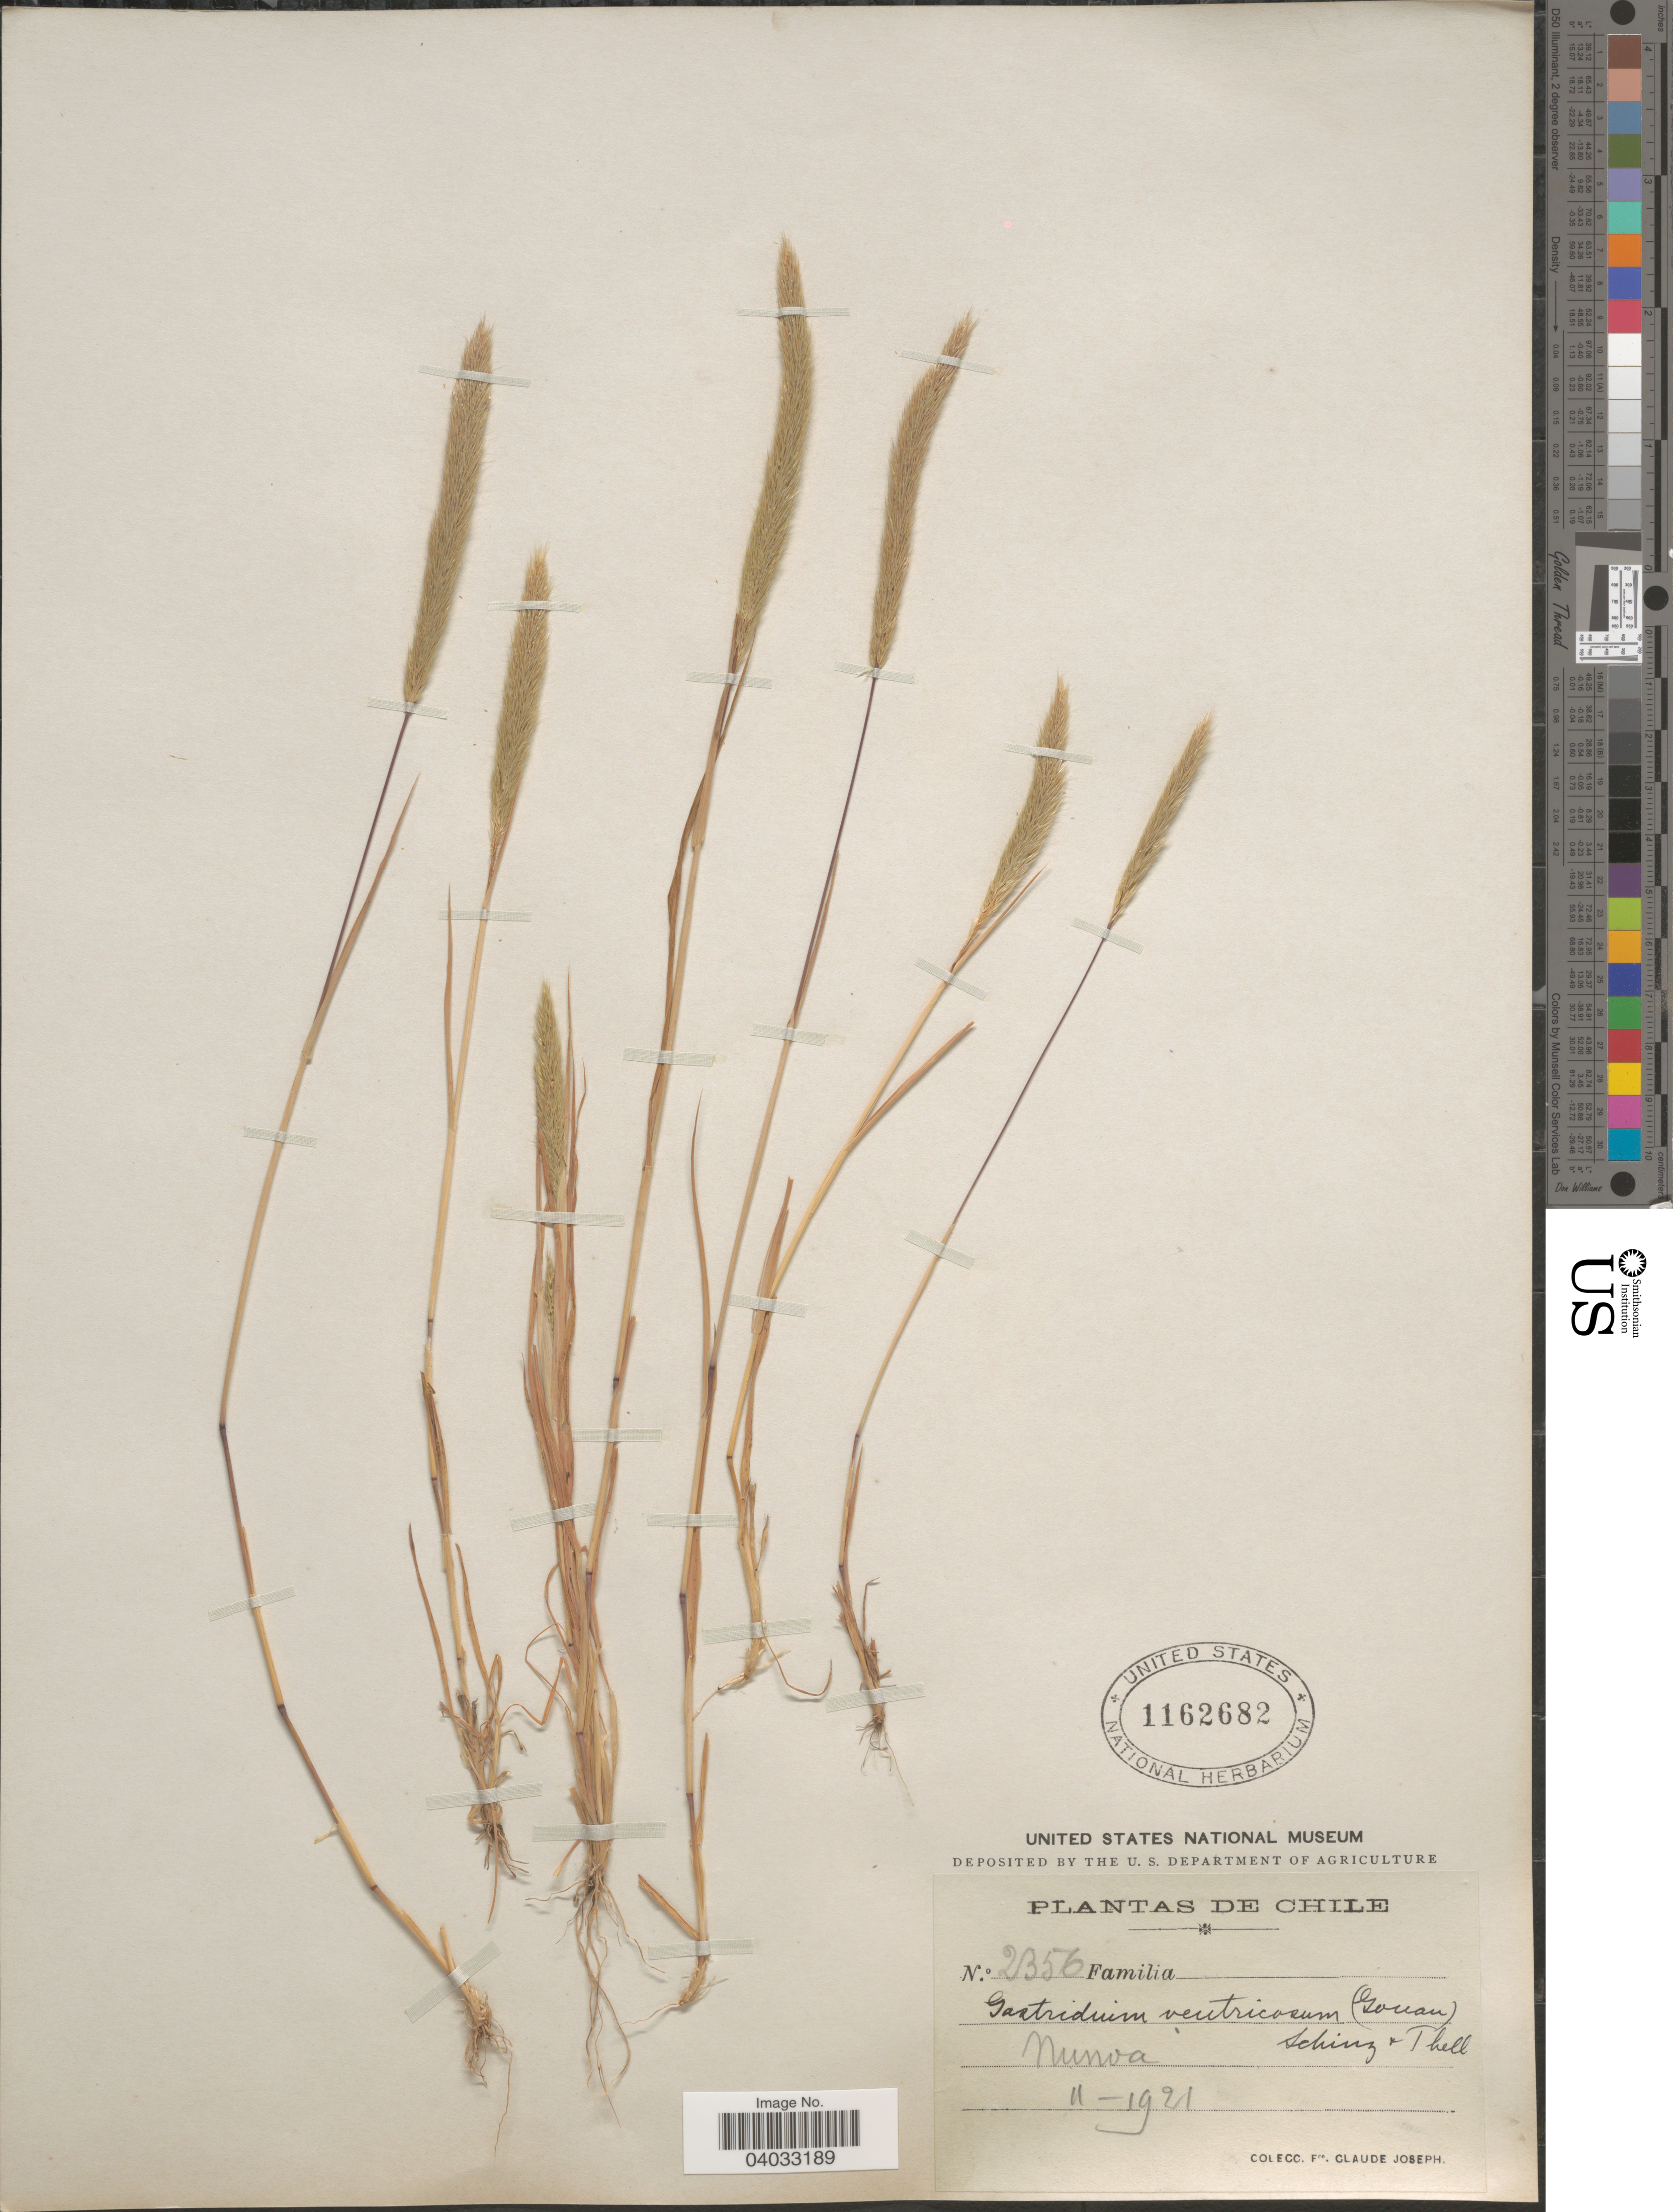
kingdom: Plantae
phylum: Tracheophyta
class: Liliopsida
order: Poales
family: Poaceae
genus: Gastridium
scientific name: Gastridium ventricosum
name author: (Gouan) Schinz & Thell.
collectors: Bro. Claude-Joseph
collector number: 2356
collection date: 1921-02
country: Chile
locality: Nunoa.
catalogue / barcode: US 1162682